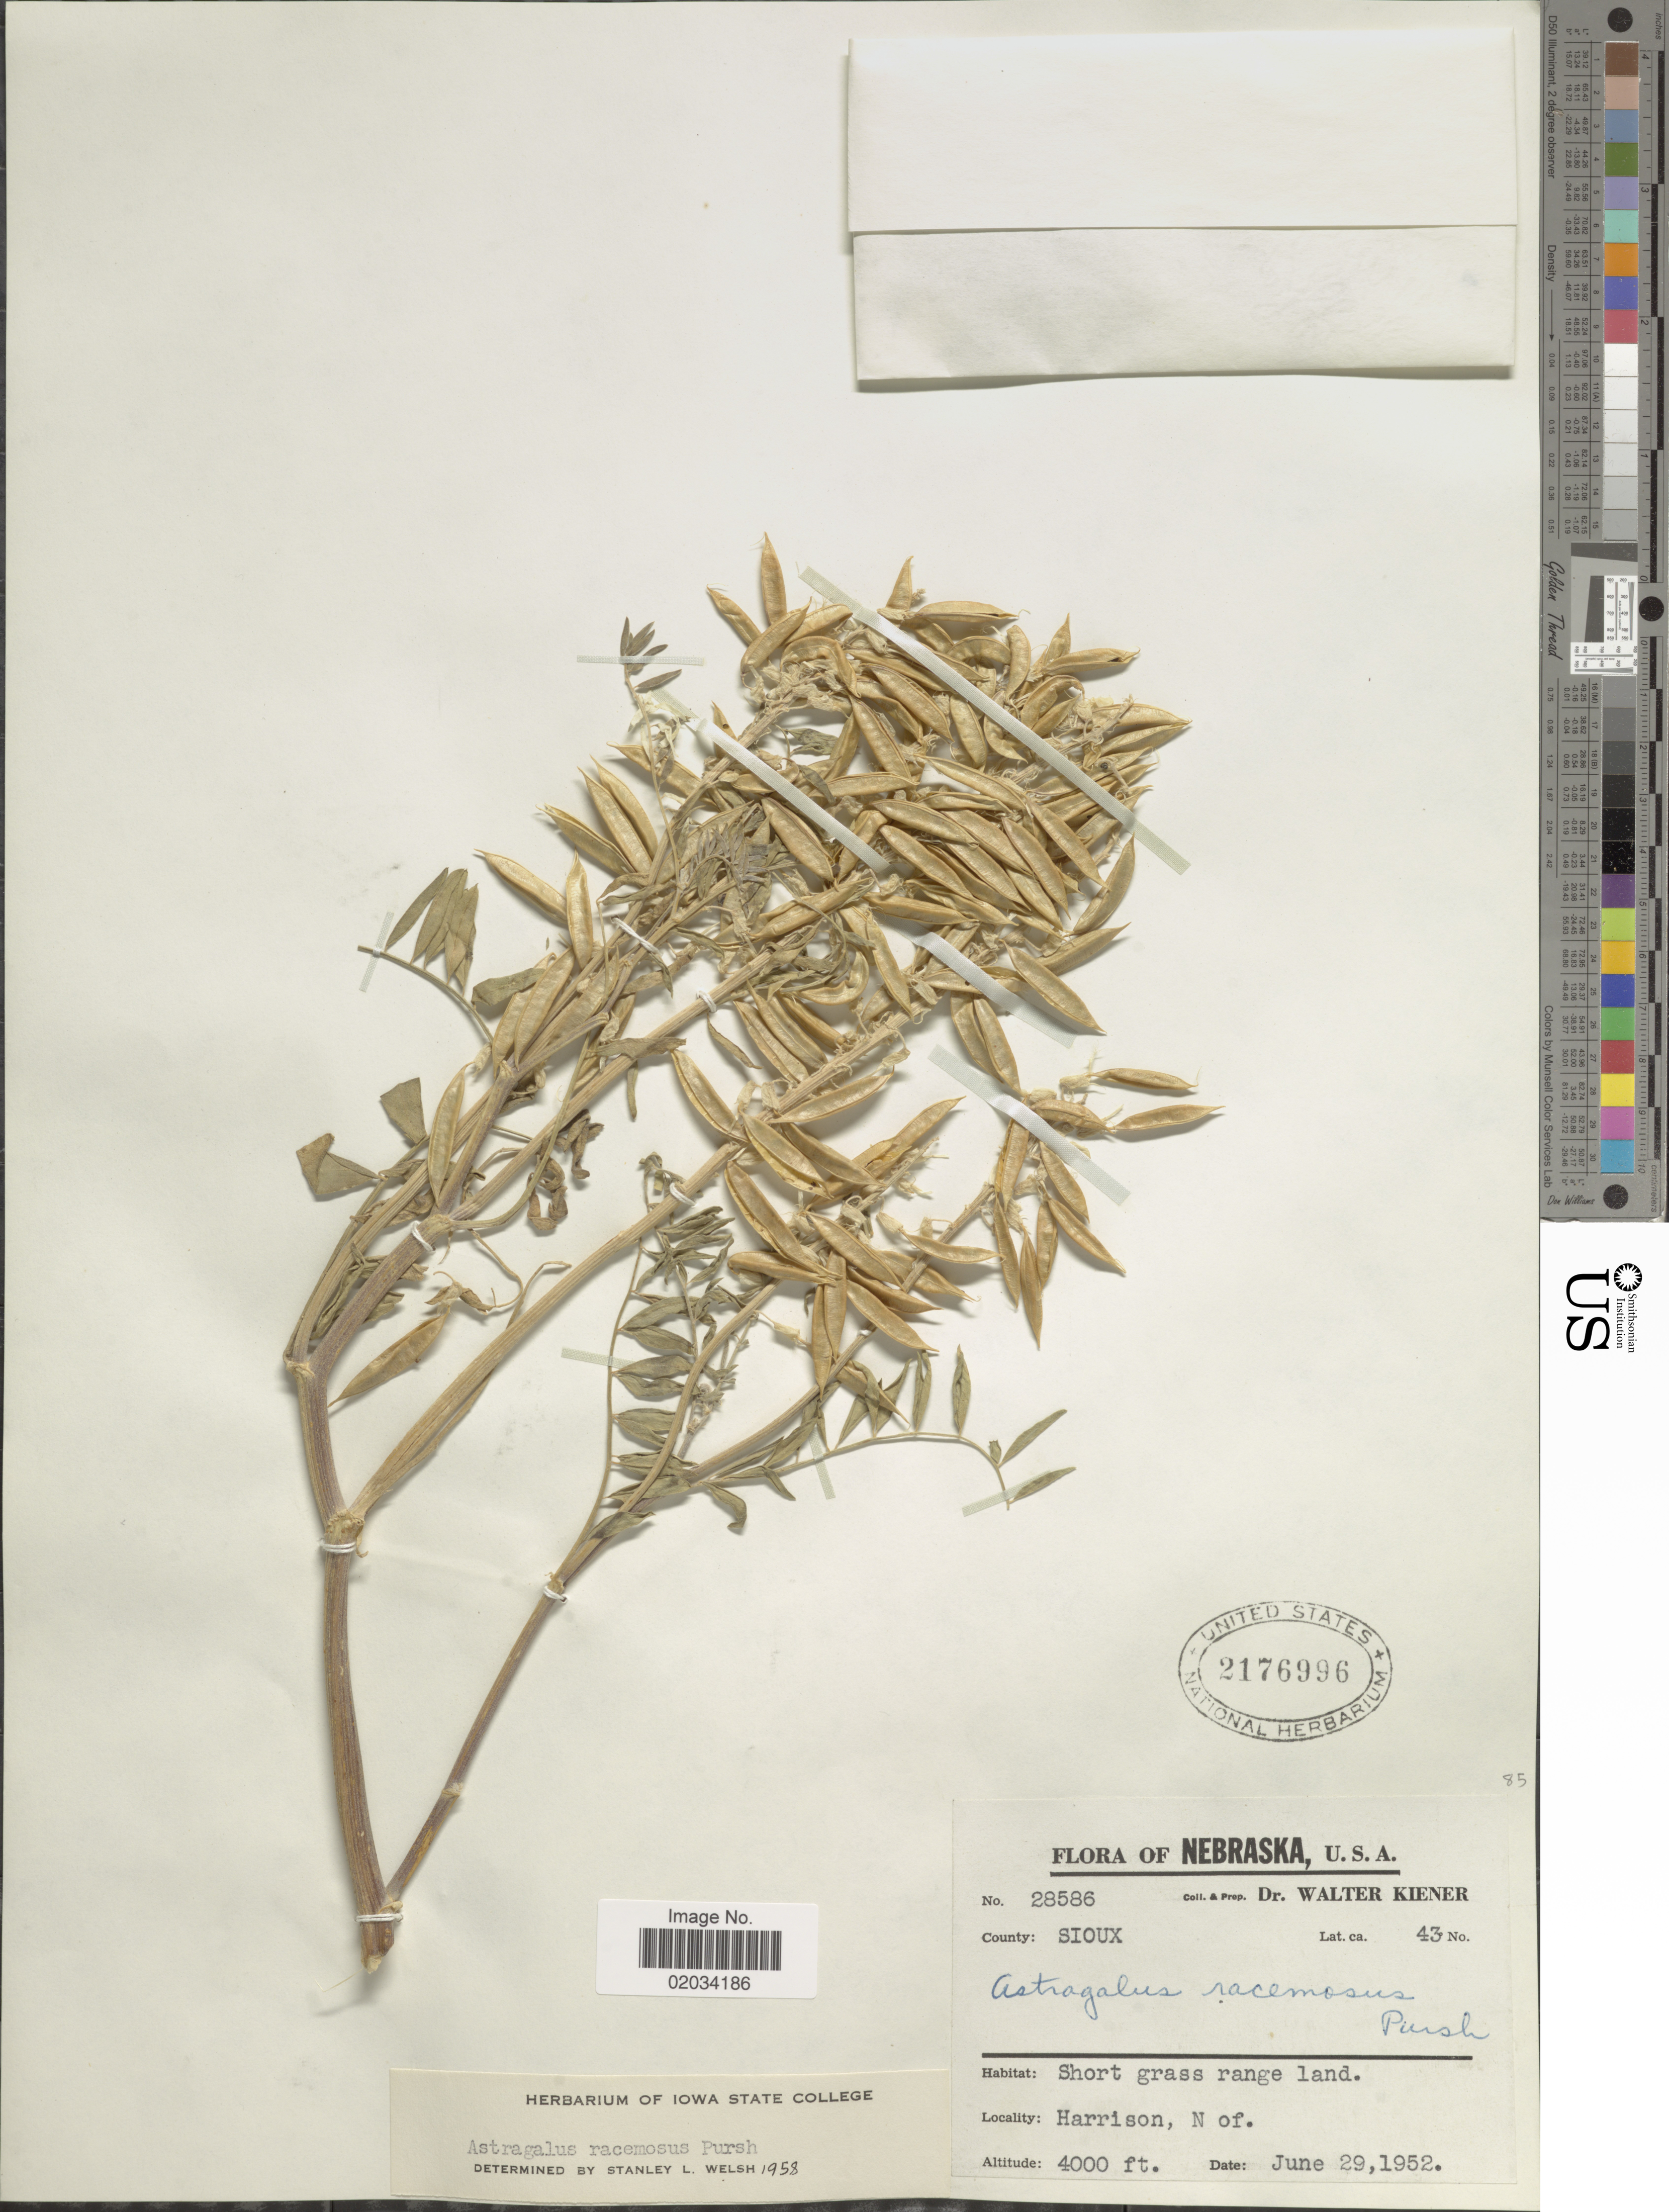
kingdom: Plantae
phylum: Tracheophyta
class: Magnoliopsida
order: Fabales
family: Fabaceae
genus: Astragalus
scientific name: Astragalus racemosus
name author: Pursh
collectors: W. Kiener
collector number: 28586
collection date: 1952-06-29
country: United States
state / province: Nebraska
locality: County: Sioux, Harrison, N of.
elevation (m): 1219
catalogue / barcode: US 2176996